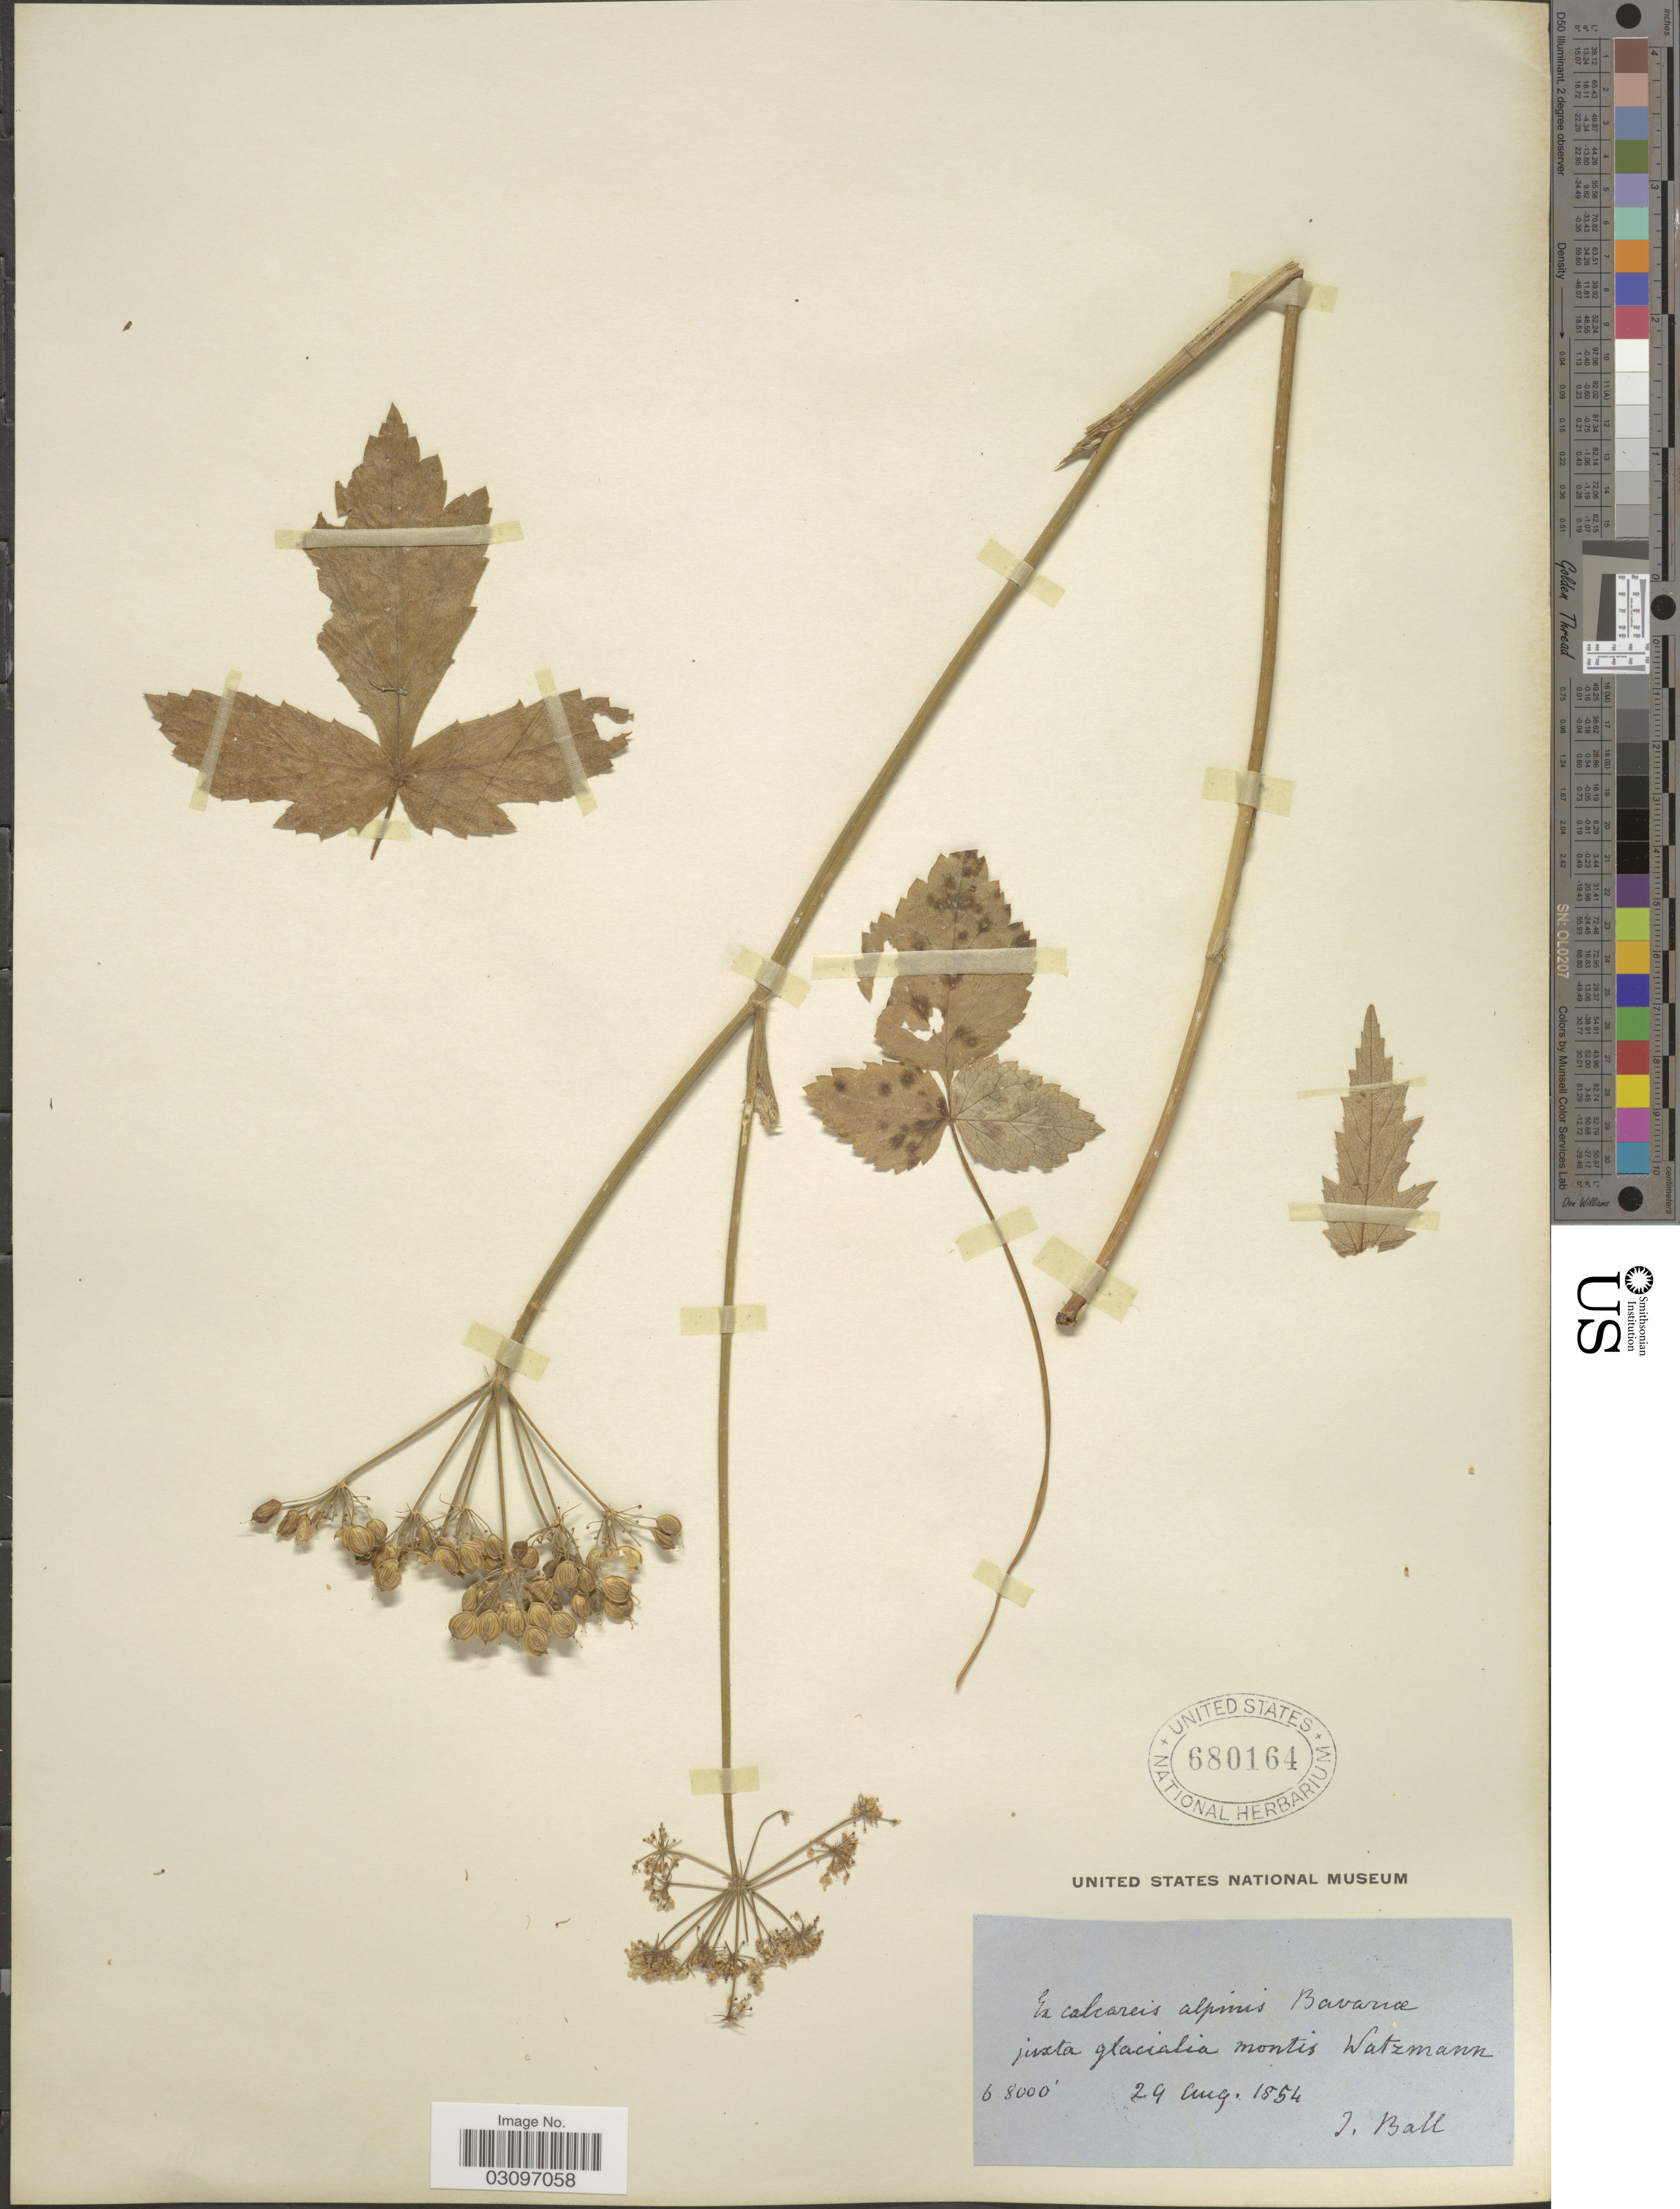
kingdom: Plantae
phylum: Tracheophyta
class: Magnoliopsida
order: Apiales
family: Apiaceae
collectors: J. Ball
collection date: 1854-08-29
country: Germany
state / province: Bayern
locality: Ex calcareis alpinis Bavaria juxta glacialia montis Watzmann.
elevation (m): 1829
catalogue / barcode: US 680164